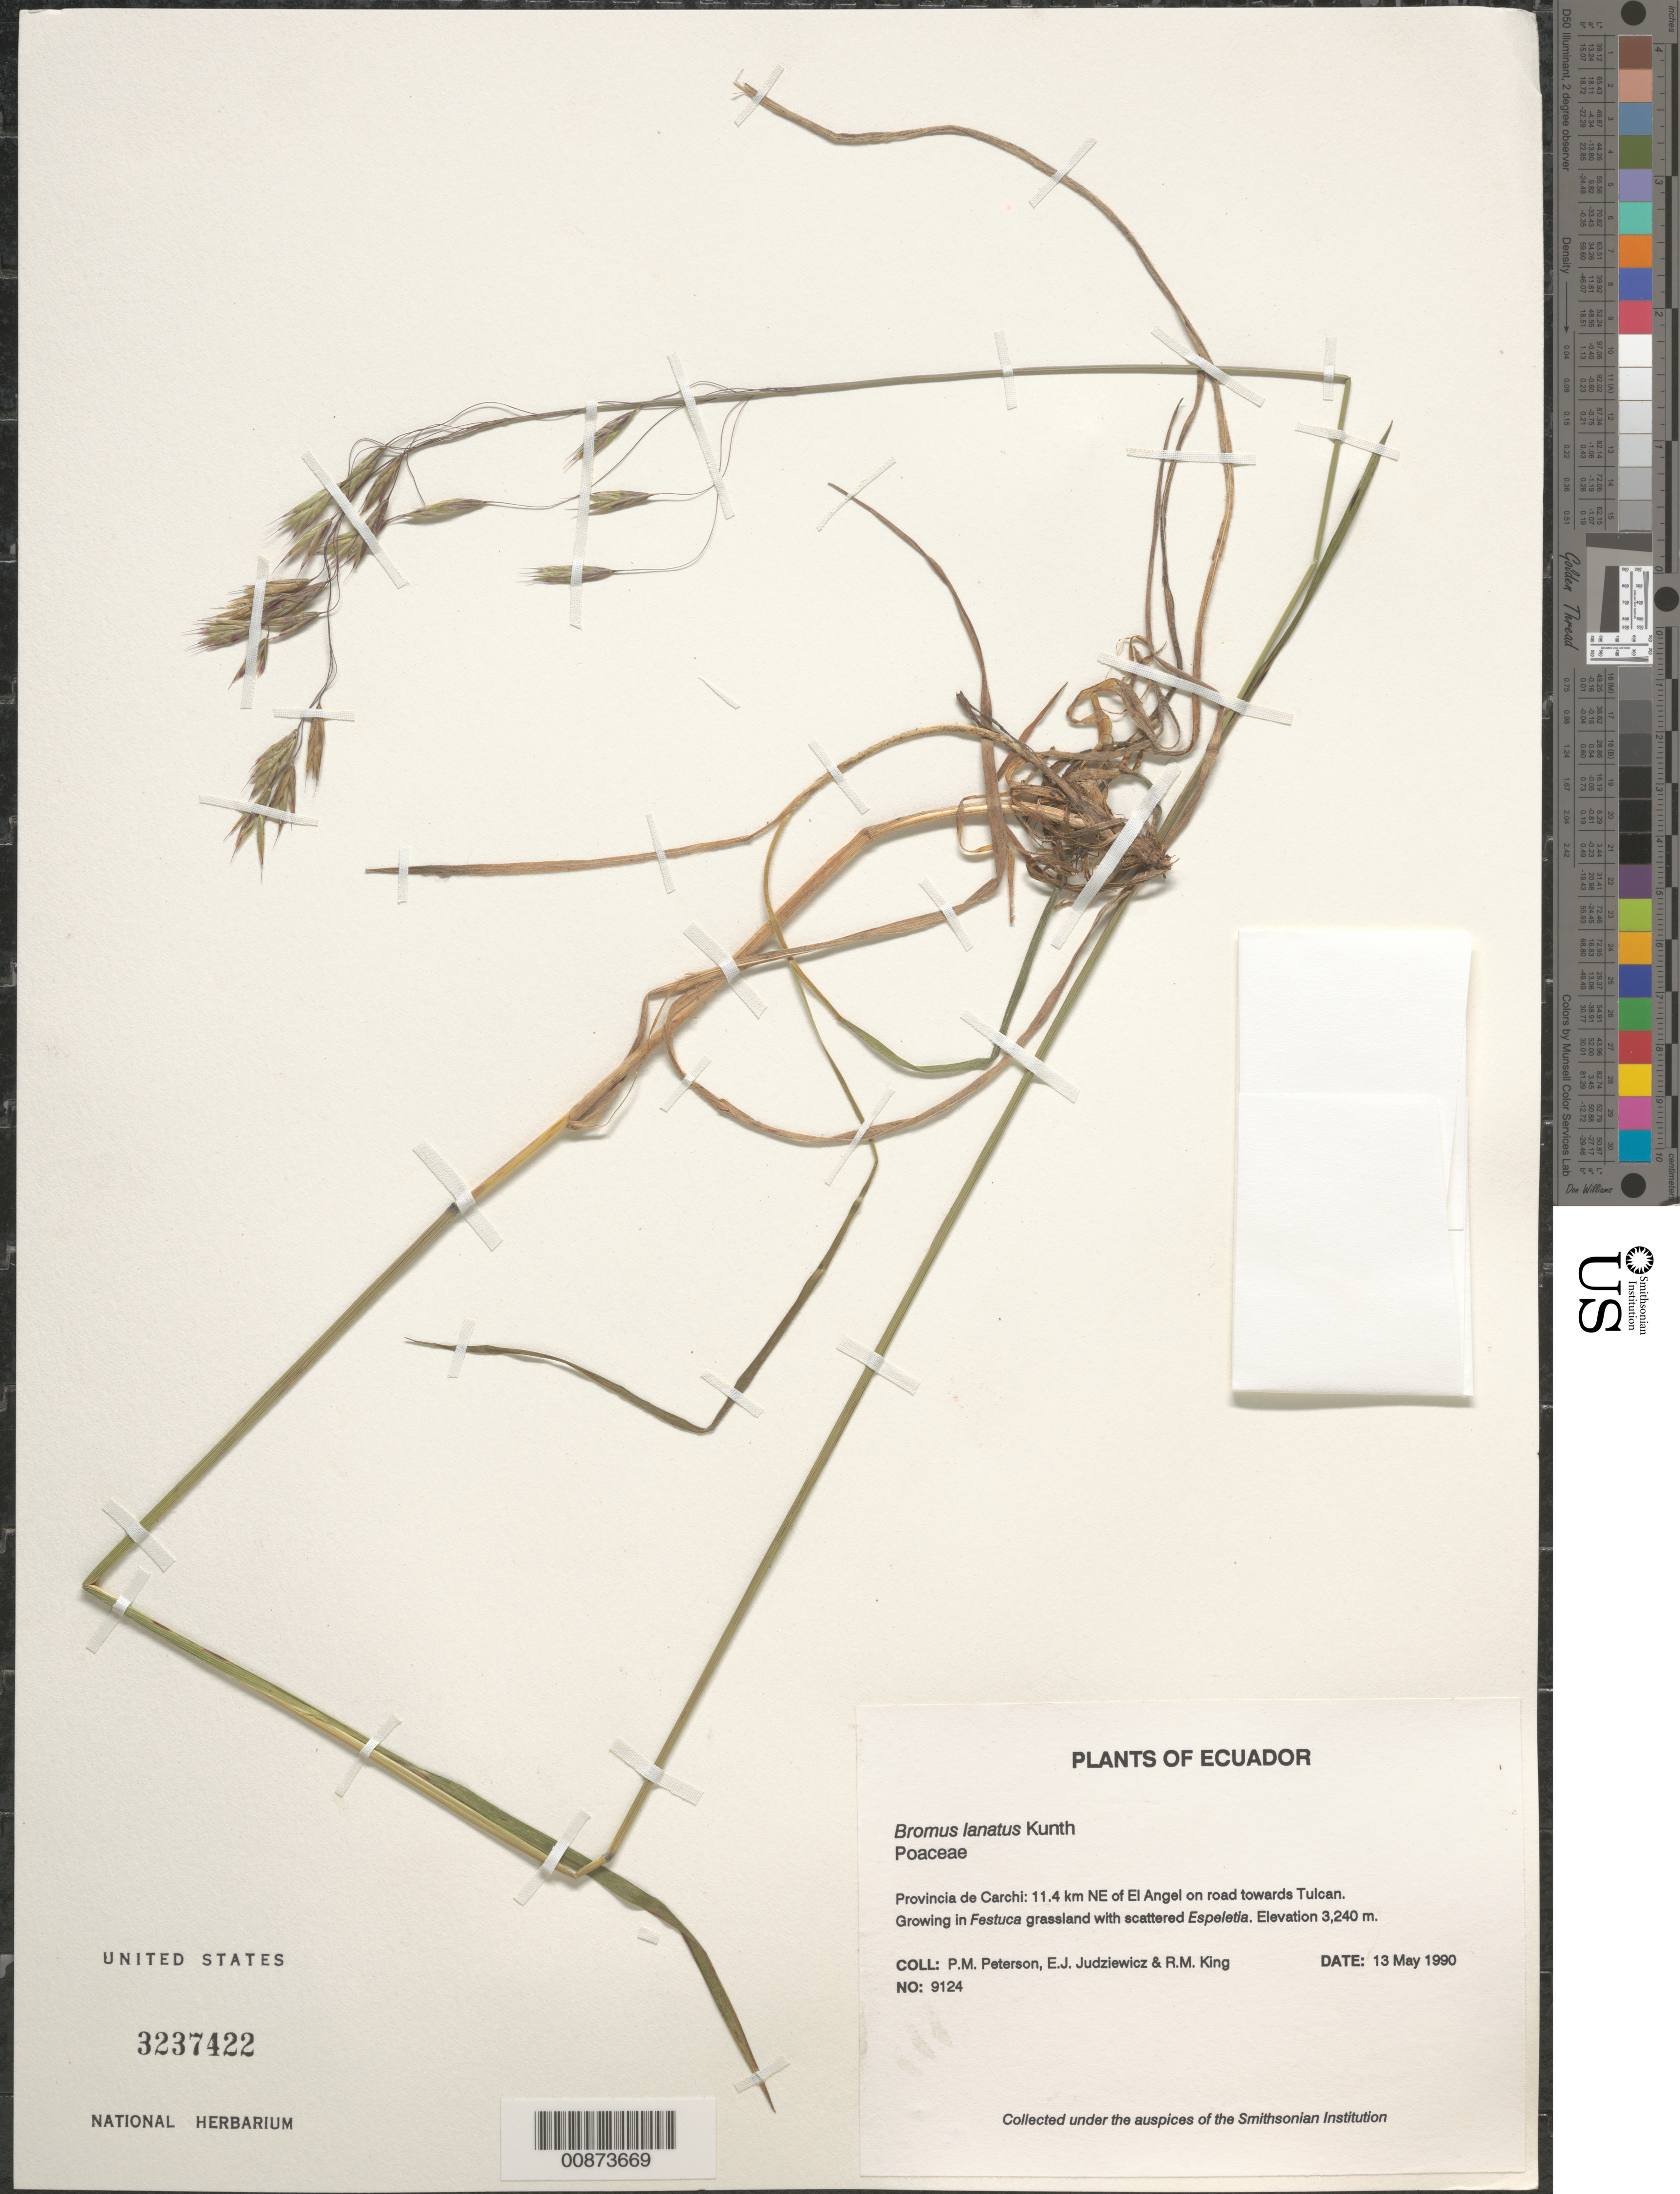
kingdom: Plantae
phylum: Tracheophyta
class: Liliopsida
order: Poales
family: Poaceae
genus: Bromus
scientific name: Bromus lanatus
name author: Kunth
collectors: P. M. Peterson, E. J. Judziewicz & R. M. King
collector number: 09124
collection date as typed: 13 May 1990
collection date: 1990-05-13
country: Ecuador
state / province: Carchi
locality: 11.4 km NE of El Angel on road towards Tulcan.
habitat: Growing in Festuca grassland with scattered Espeletia.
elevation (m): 3240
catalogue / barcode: US 3237422